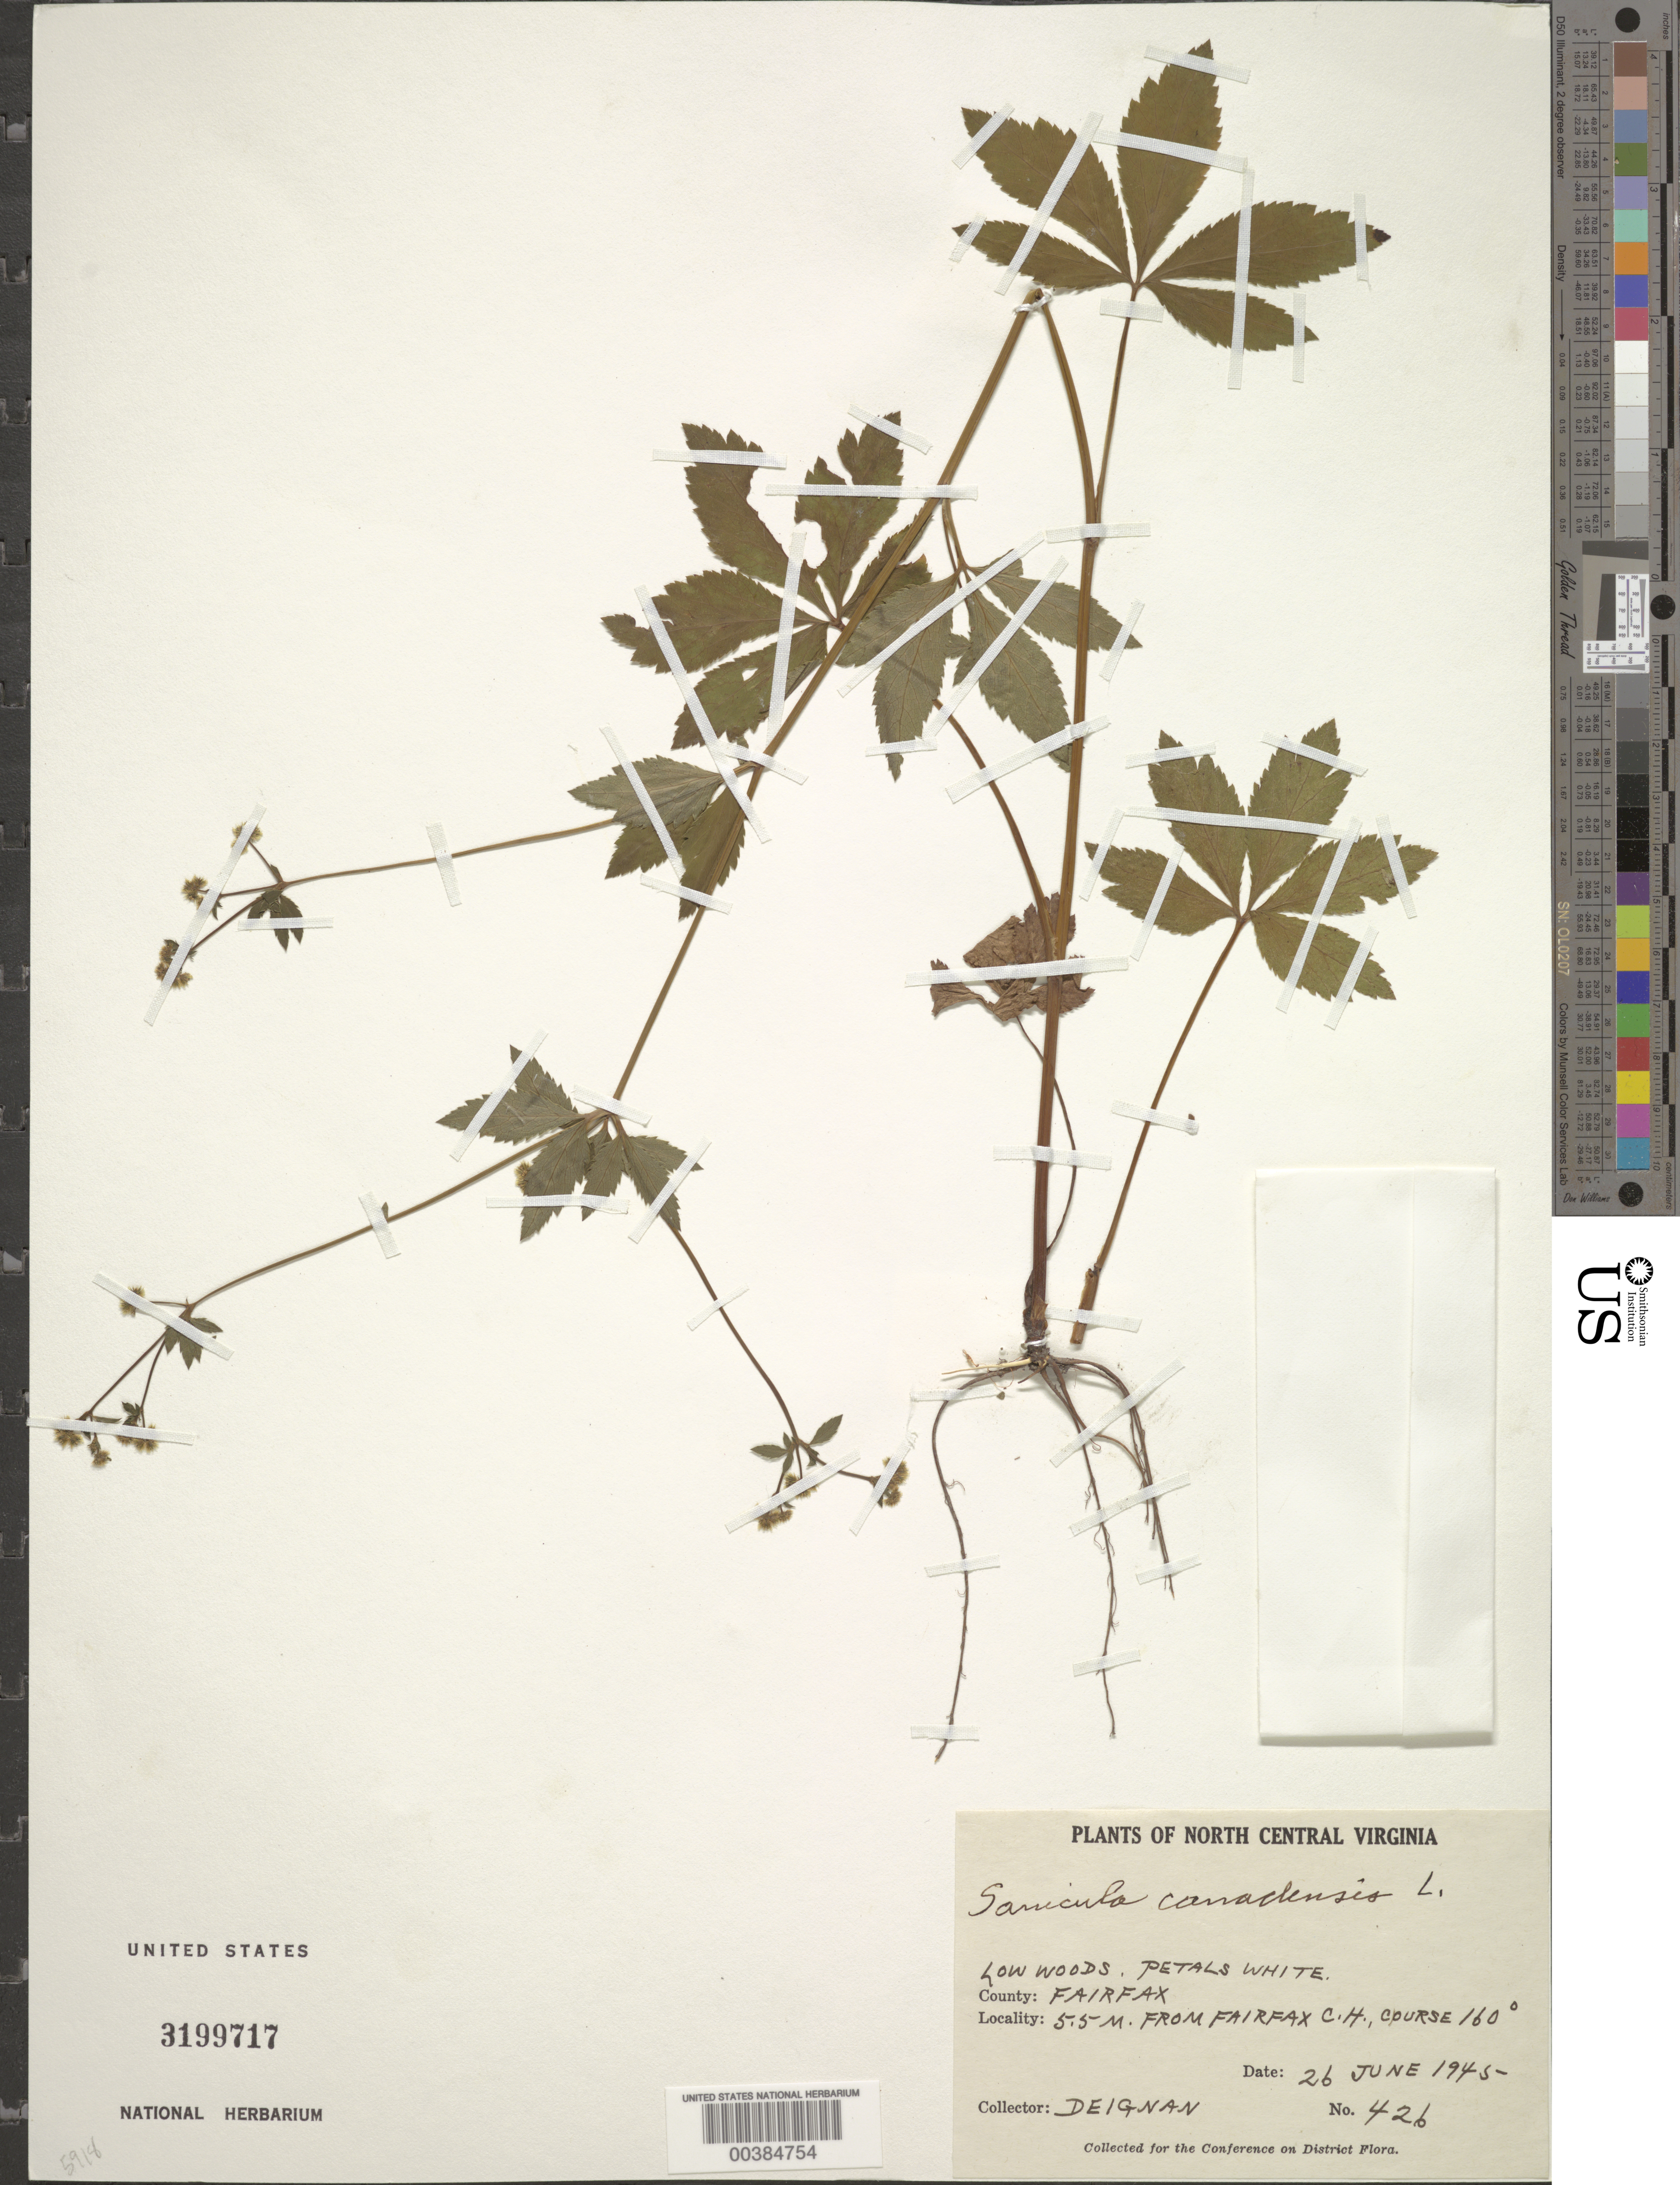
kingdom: Plantae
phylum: Tracheophyta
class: Magnoliopsida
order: Apiales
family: Apiaceae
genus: Sanicula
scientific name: Sanicula canadensis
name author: L.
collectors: H. Deignan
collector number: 426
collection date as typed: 26 Jun 1945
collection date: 1945-06-26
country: United States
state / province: Virginia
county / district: Fairfax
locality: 5.5 M from Fairfax Court House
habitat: Low woods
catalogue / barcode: US 3199717